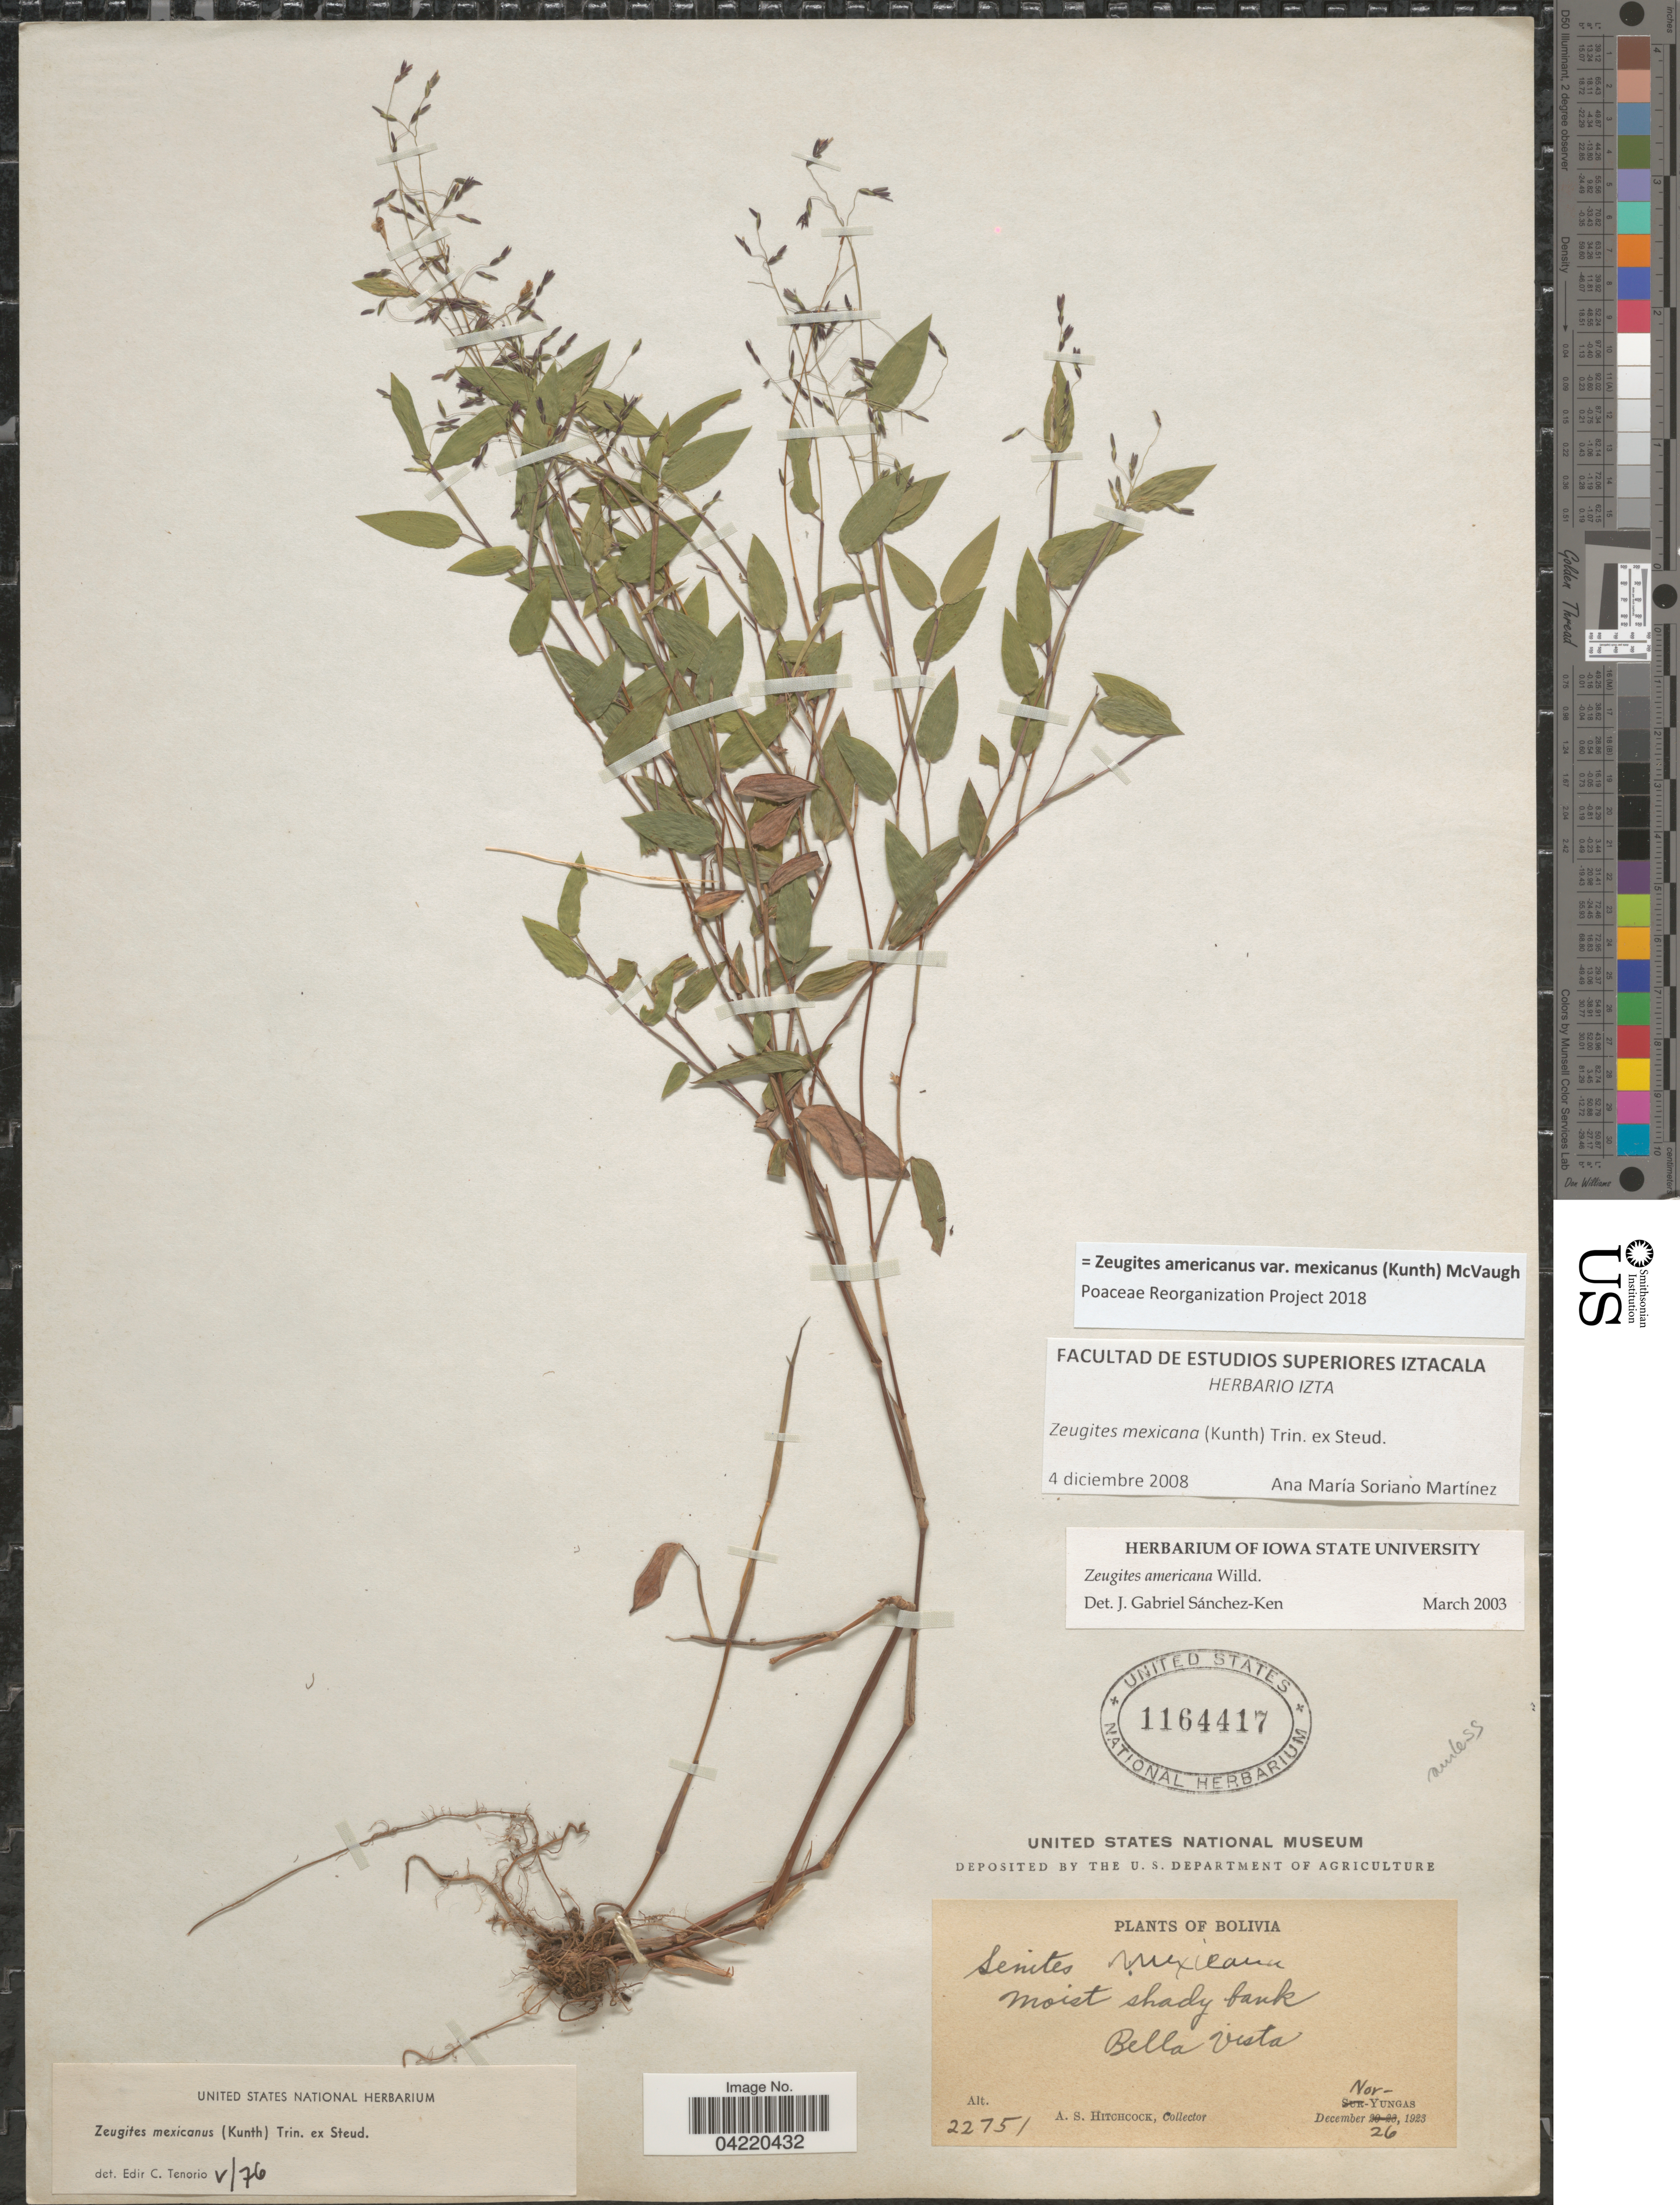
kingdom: Plantae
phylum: Tracheophyta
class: Liliopsida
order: Poales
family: Poaceae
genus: Zeugites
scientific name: Zeugites americanus var. mexicanus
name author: (Kunth) McVaugh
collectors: A. S. Hitchcock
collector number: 22751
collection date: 1923-12-26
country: Bolivia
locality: Bella Vista. Nor-Yungas.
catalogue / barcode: US 1164417